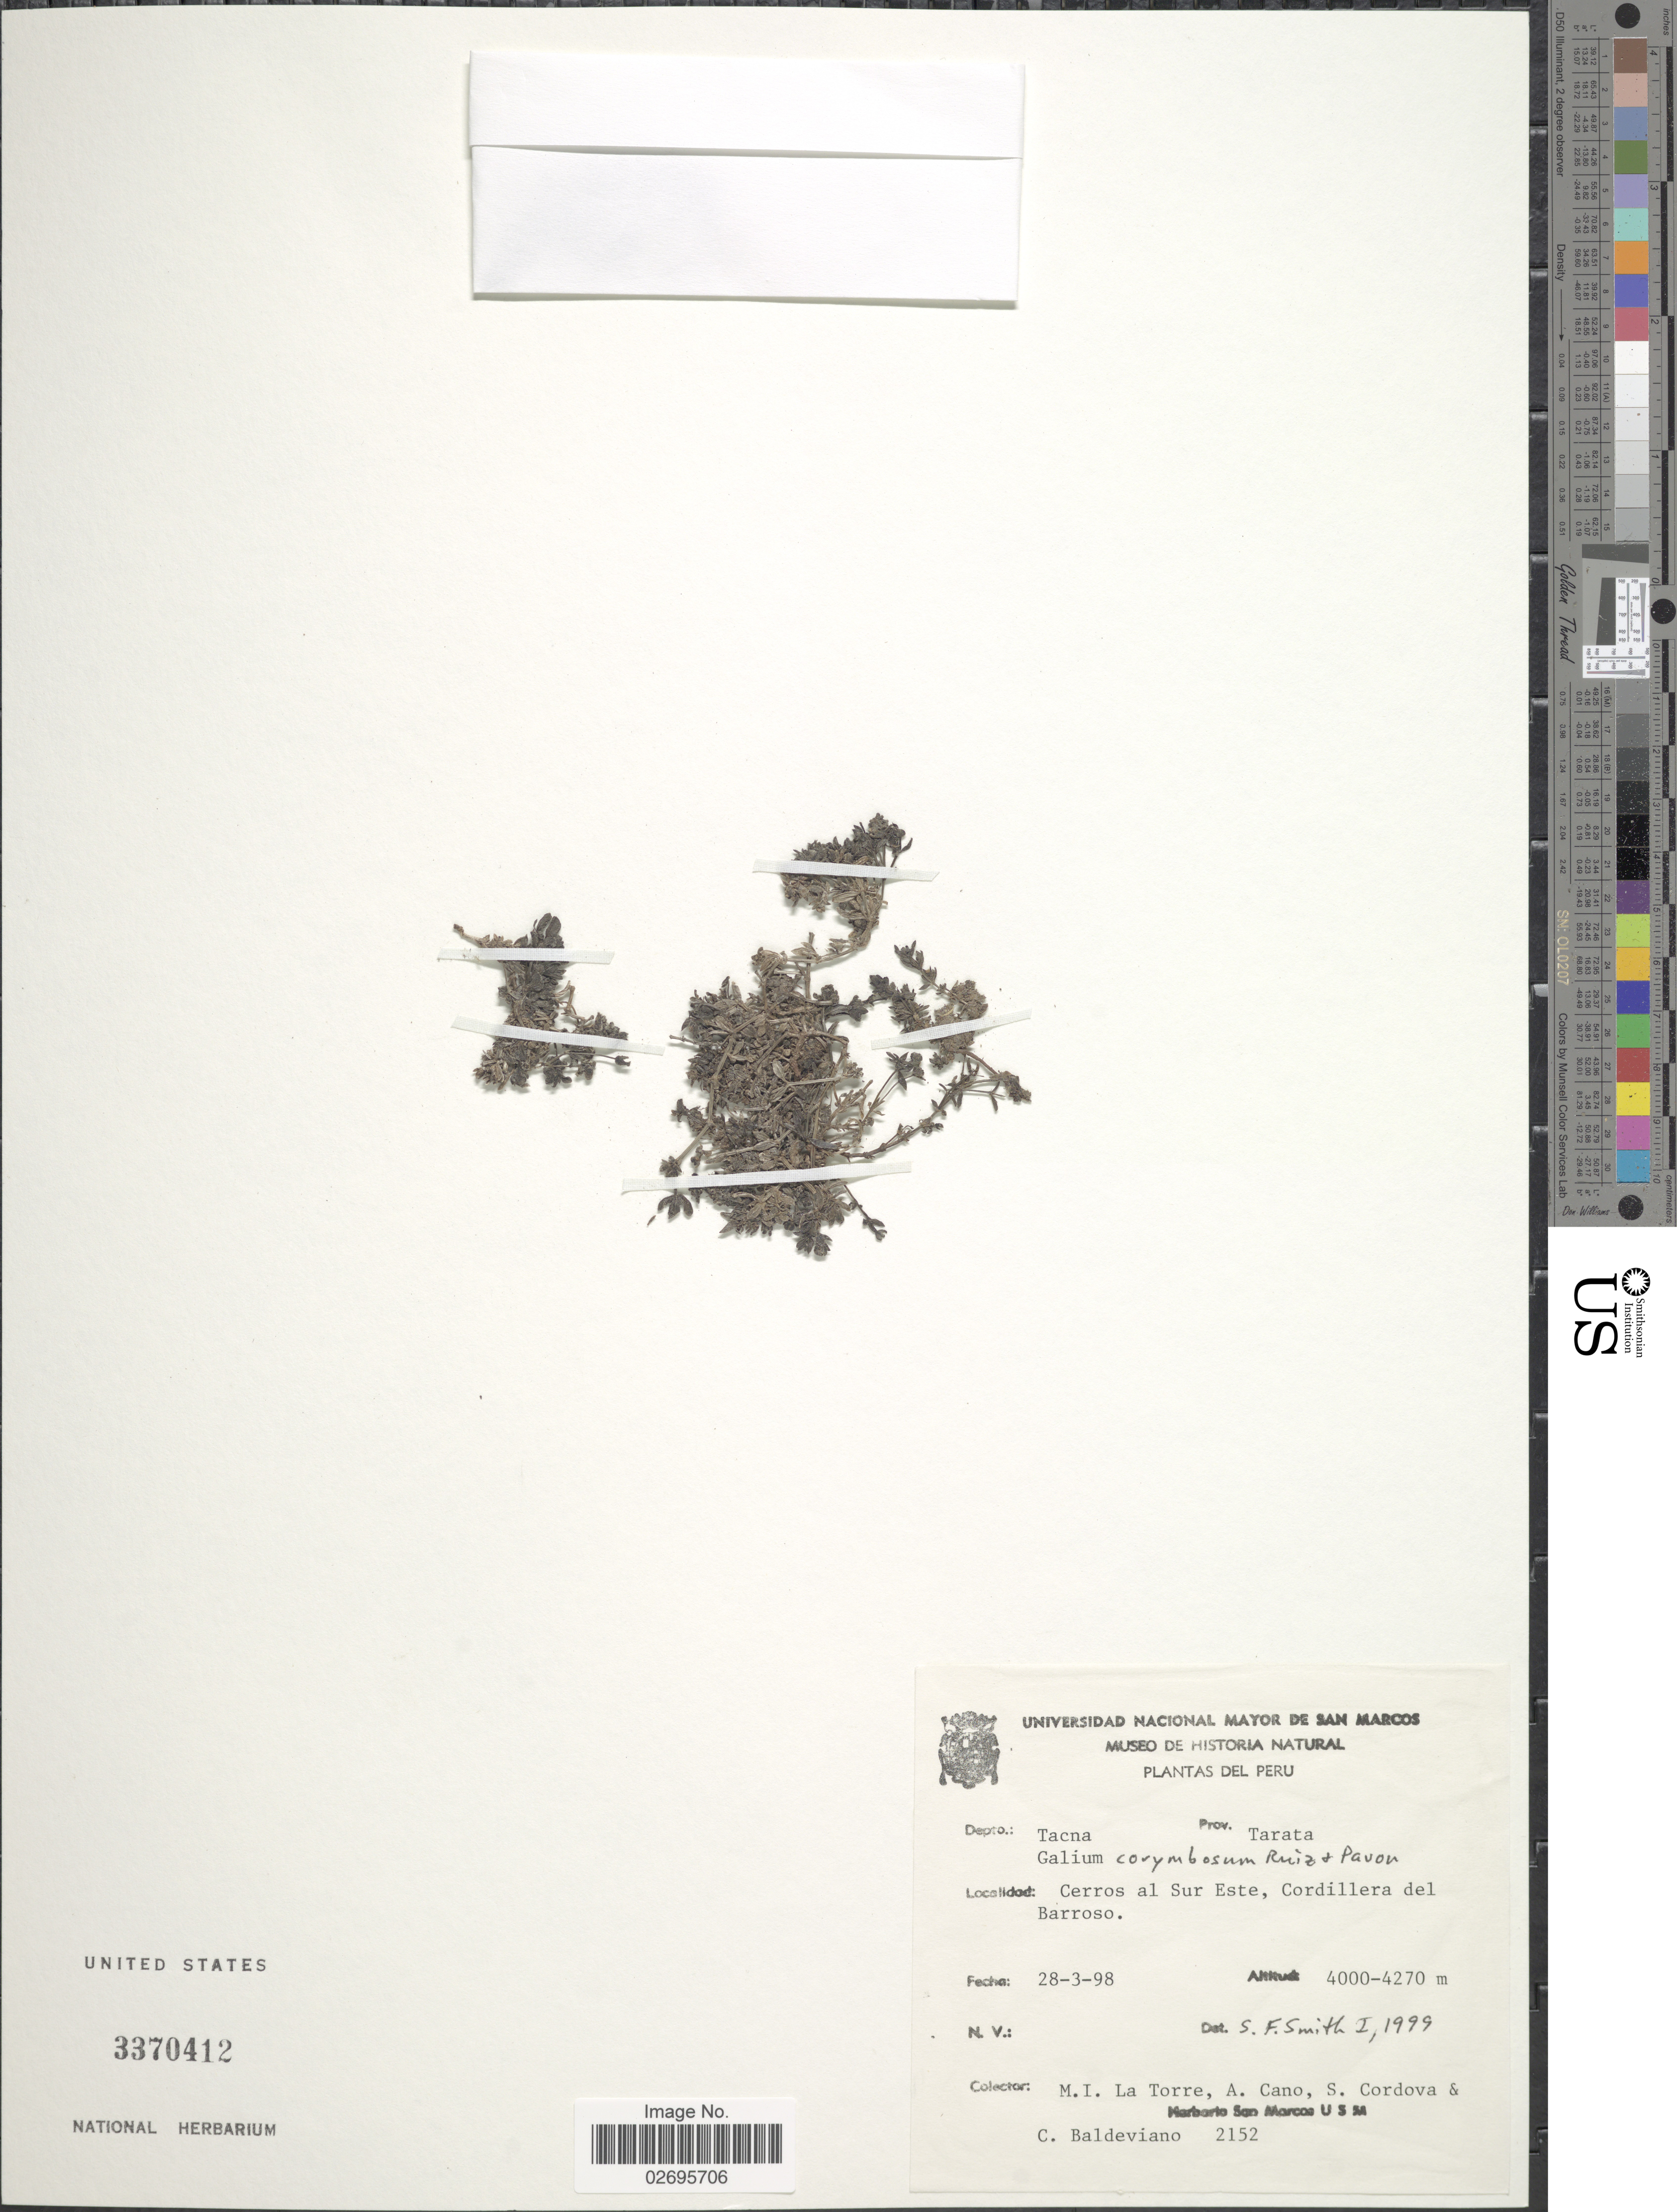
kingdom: Plantae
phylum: Tracheophyta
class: Magnoliopsida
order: Gentianales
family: Rubiaceae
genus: Galium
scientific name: Galium corymbosum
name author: Ruiz & Pav.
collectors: M. La Torre, A. Cano, S. Cordova & C. Baldevianio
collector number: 2152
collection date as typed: Transcribed d/m/y: 28/3/98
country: Peru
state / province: Tacna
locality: Depto. Tacna, Prov. Tarata, Cerros al Sur Este, Cordillera del Barroso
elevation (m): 4000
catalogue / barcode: US 3370412